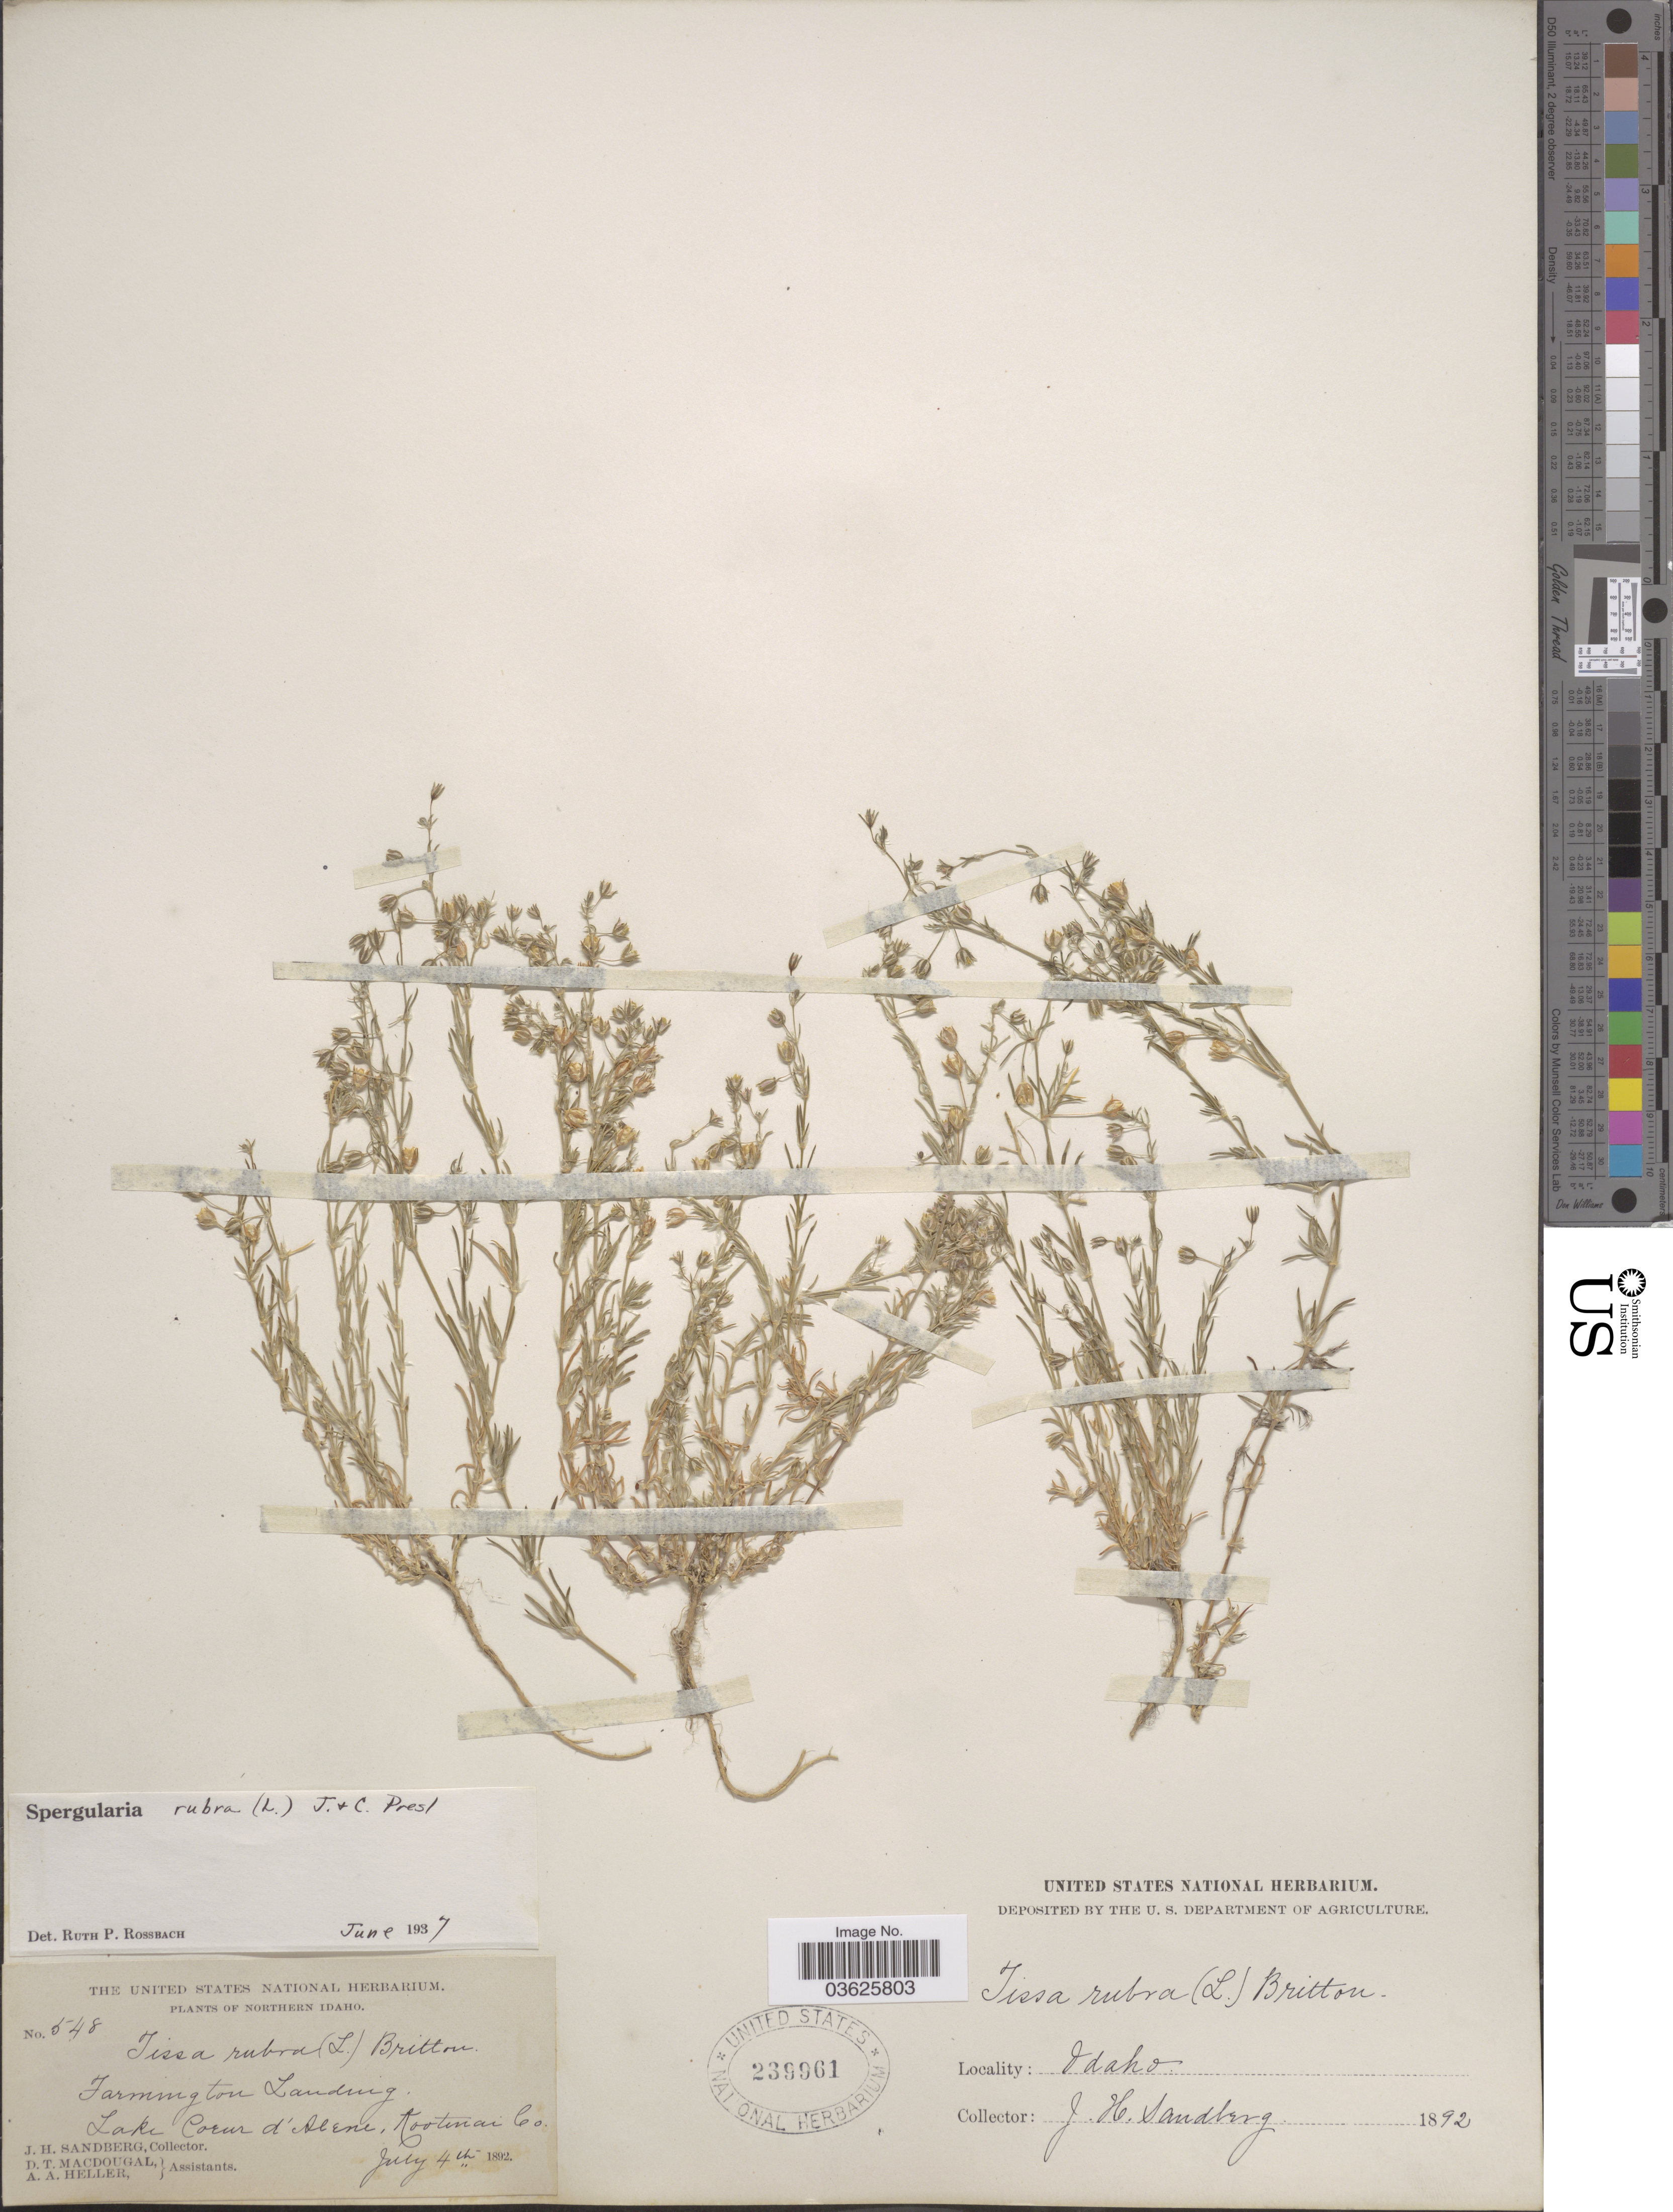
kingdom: Plantae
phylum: Tracheophyta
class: Magnoliopsida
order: Caryophyllales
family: Caryophyllaceae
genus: Spergularia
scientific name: Spergularia rubra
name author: (L.) J. Presl & C. Presl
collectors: J. H. Sandberg, D. T. MacDougal & A. A. Heller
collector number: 548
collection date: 1892-07-04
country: United States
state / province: Idaho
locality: Northern Idaho. Farmington Landing. Lake Coeur d'Alene, Kootenai Co.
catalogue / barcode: US 239961